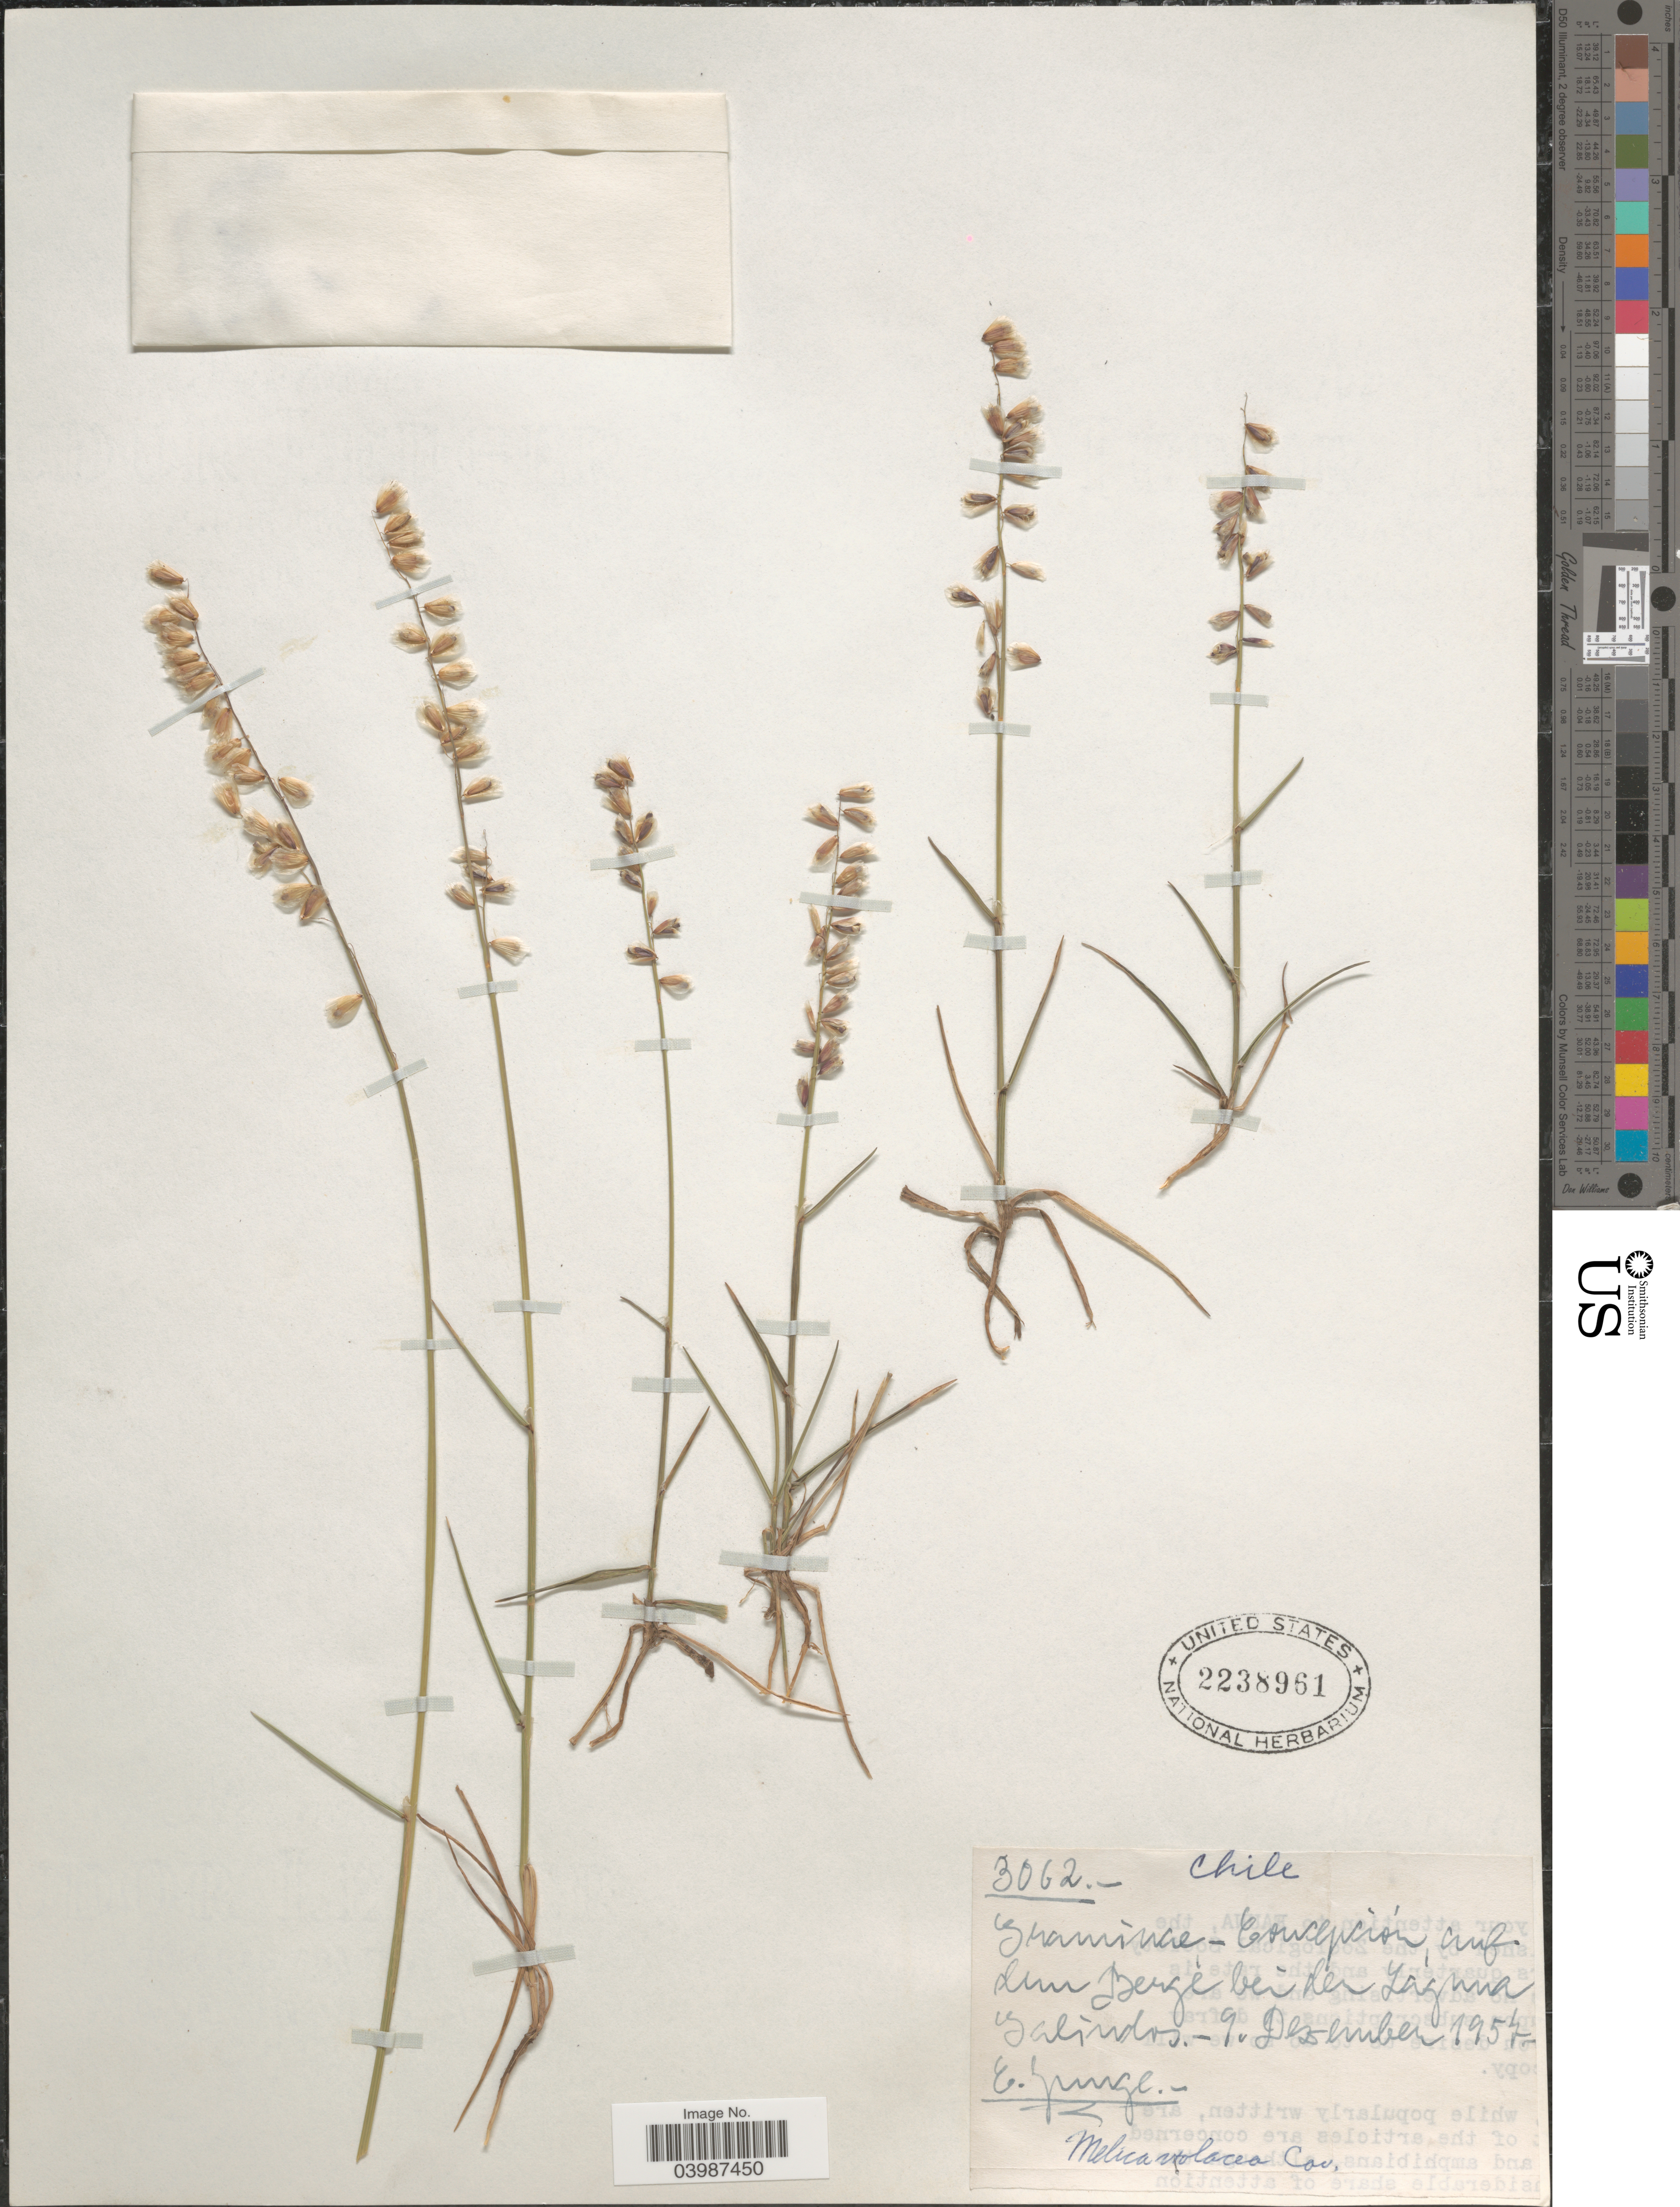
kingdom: Plantae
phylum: Tracheophyta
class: Liliopsida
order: Poales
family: Poaceae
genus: Melica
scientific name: Melica violacea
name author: Cav.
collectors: E. Junge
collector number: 3062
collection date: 1957-12-09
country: Chile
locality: Um Berge bei der Lagnua Galindos.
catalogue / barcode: US 2238961